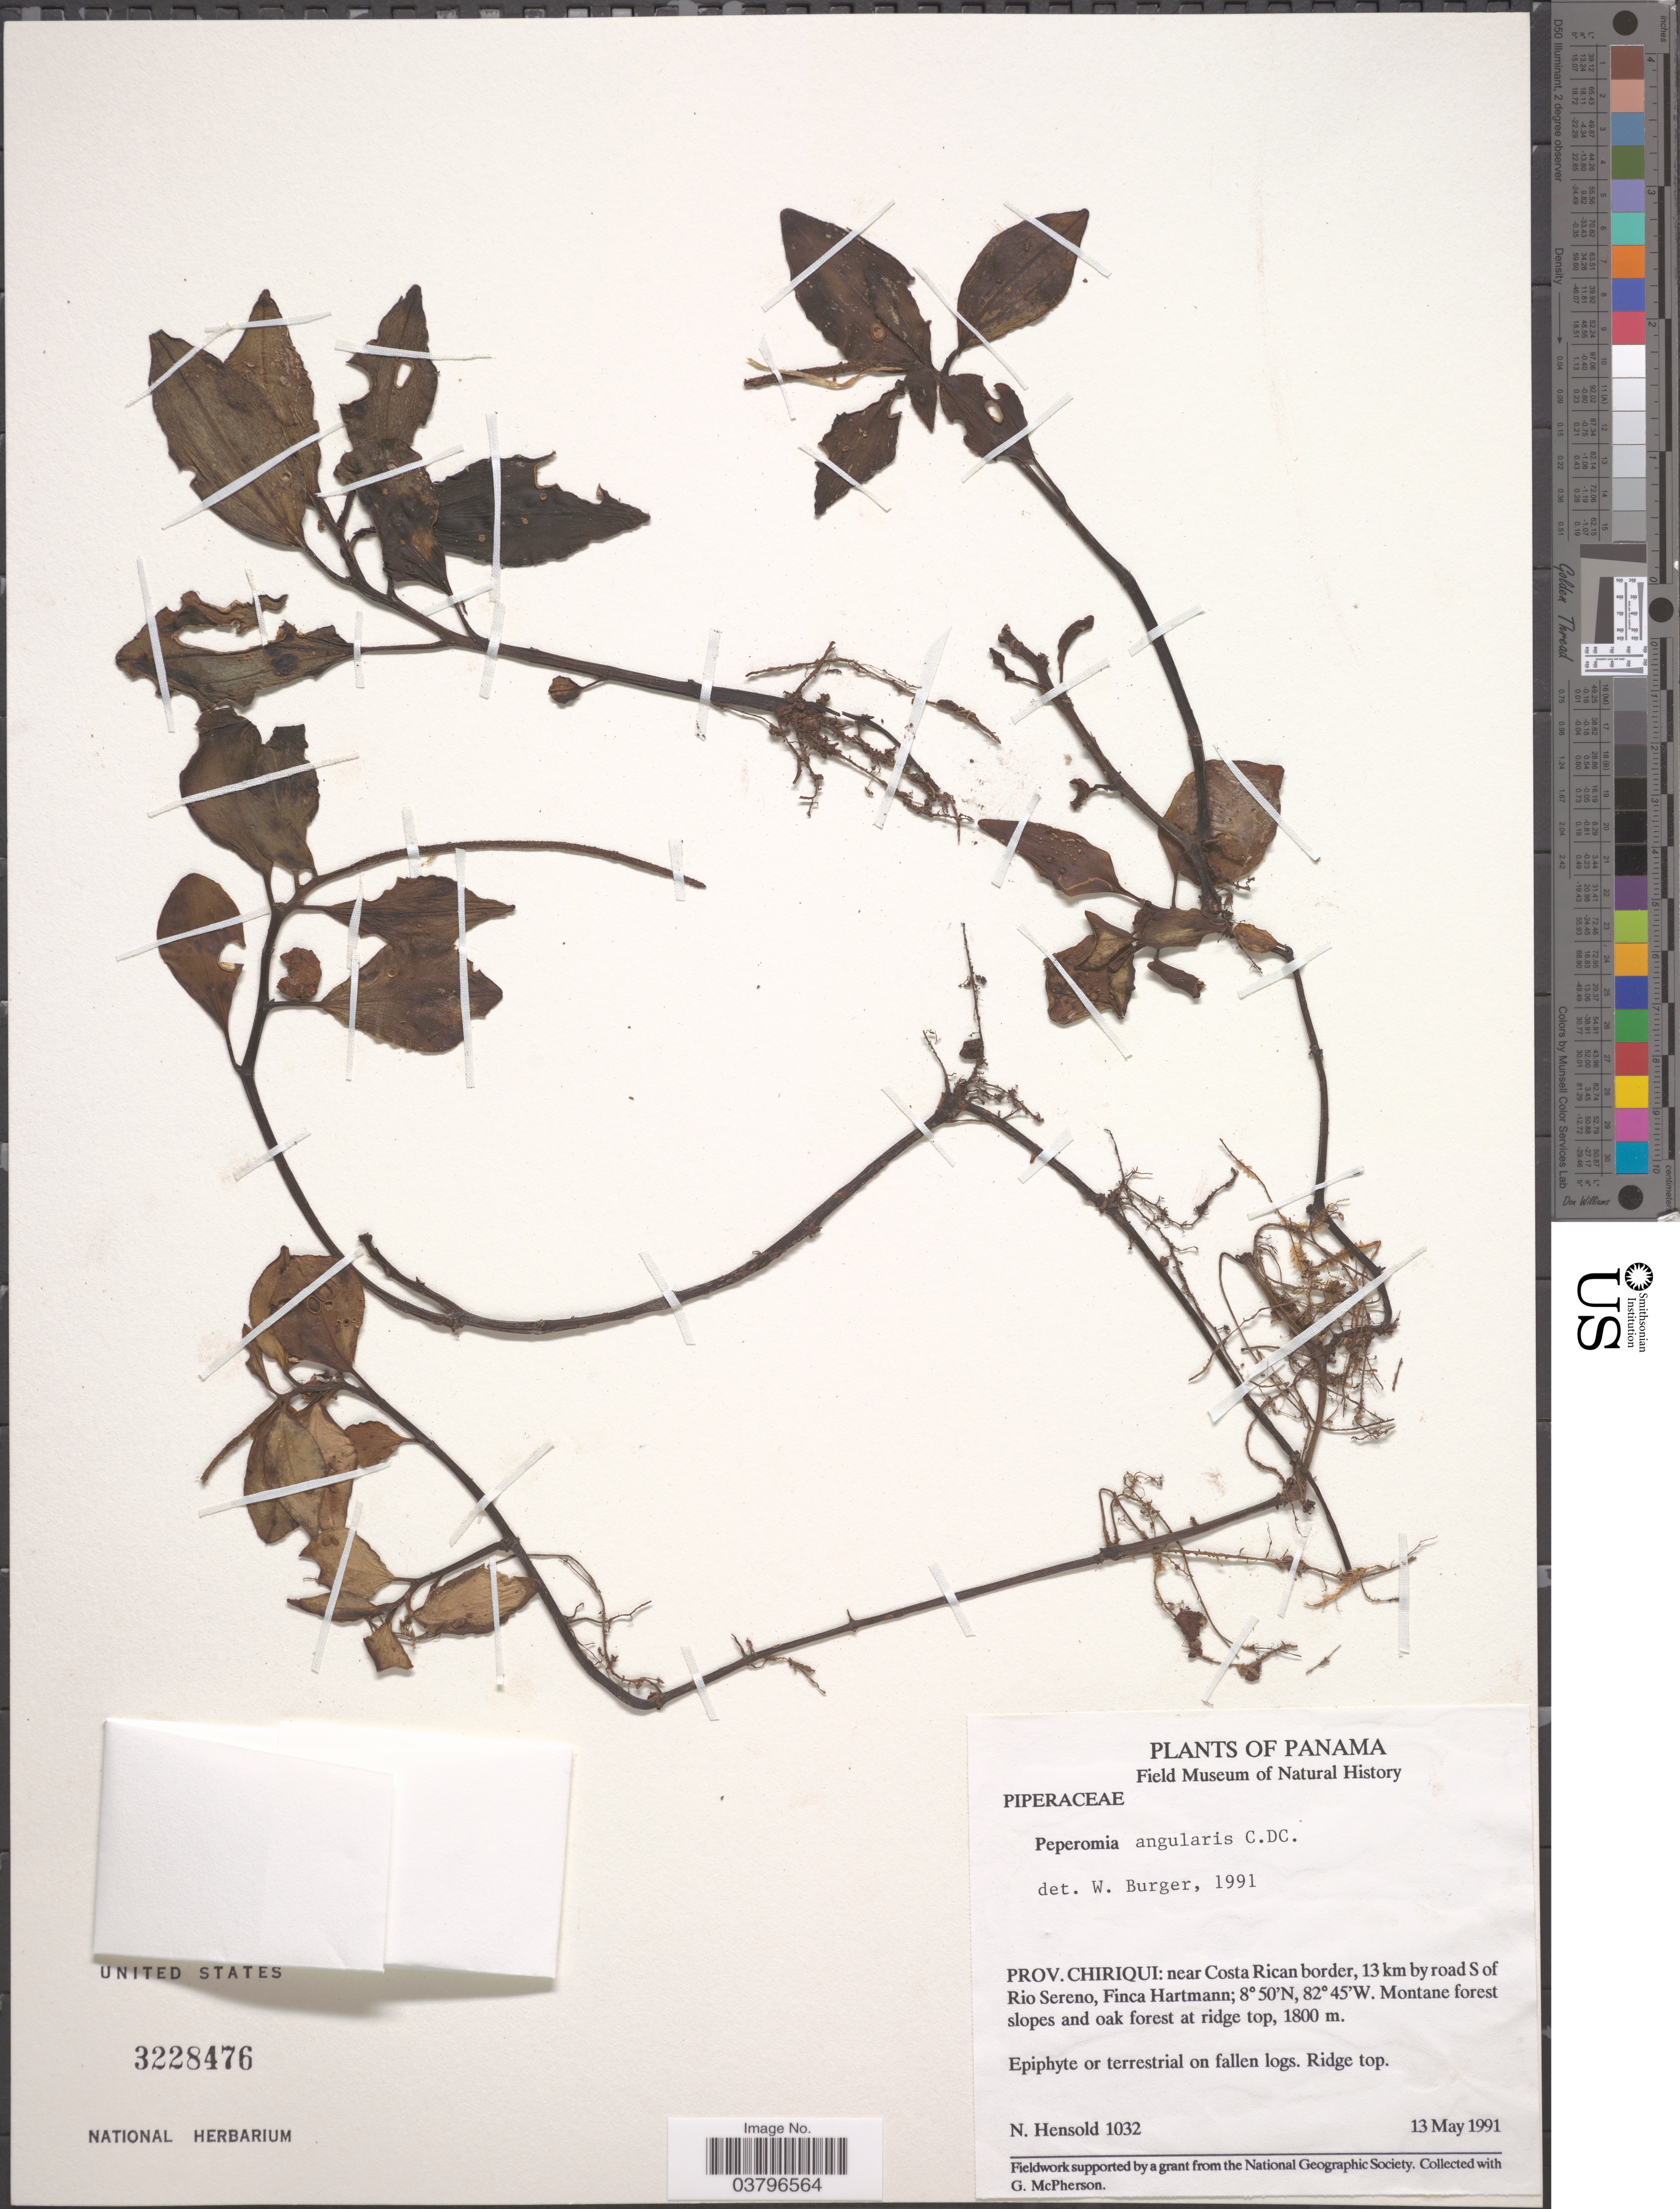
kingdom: Plantae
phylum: Tracheophyta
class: Magnoliopsida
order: Piperales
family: Piperaceae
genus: Peperomia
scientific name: Peperomia san-joseana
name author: C. DC.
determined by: Jiménez, José Estaban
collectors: N. Hensold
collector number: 1032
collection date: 1991-05-13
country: Panama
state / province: Chiriqui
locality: Near Costa Rican border, 13 km by road S of Rio Sereno, Finca Hartmann.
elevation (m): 1800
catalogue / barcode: US 3228476